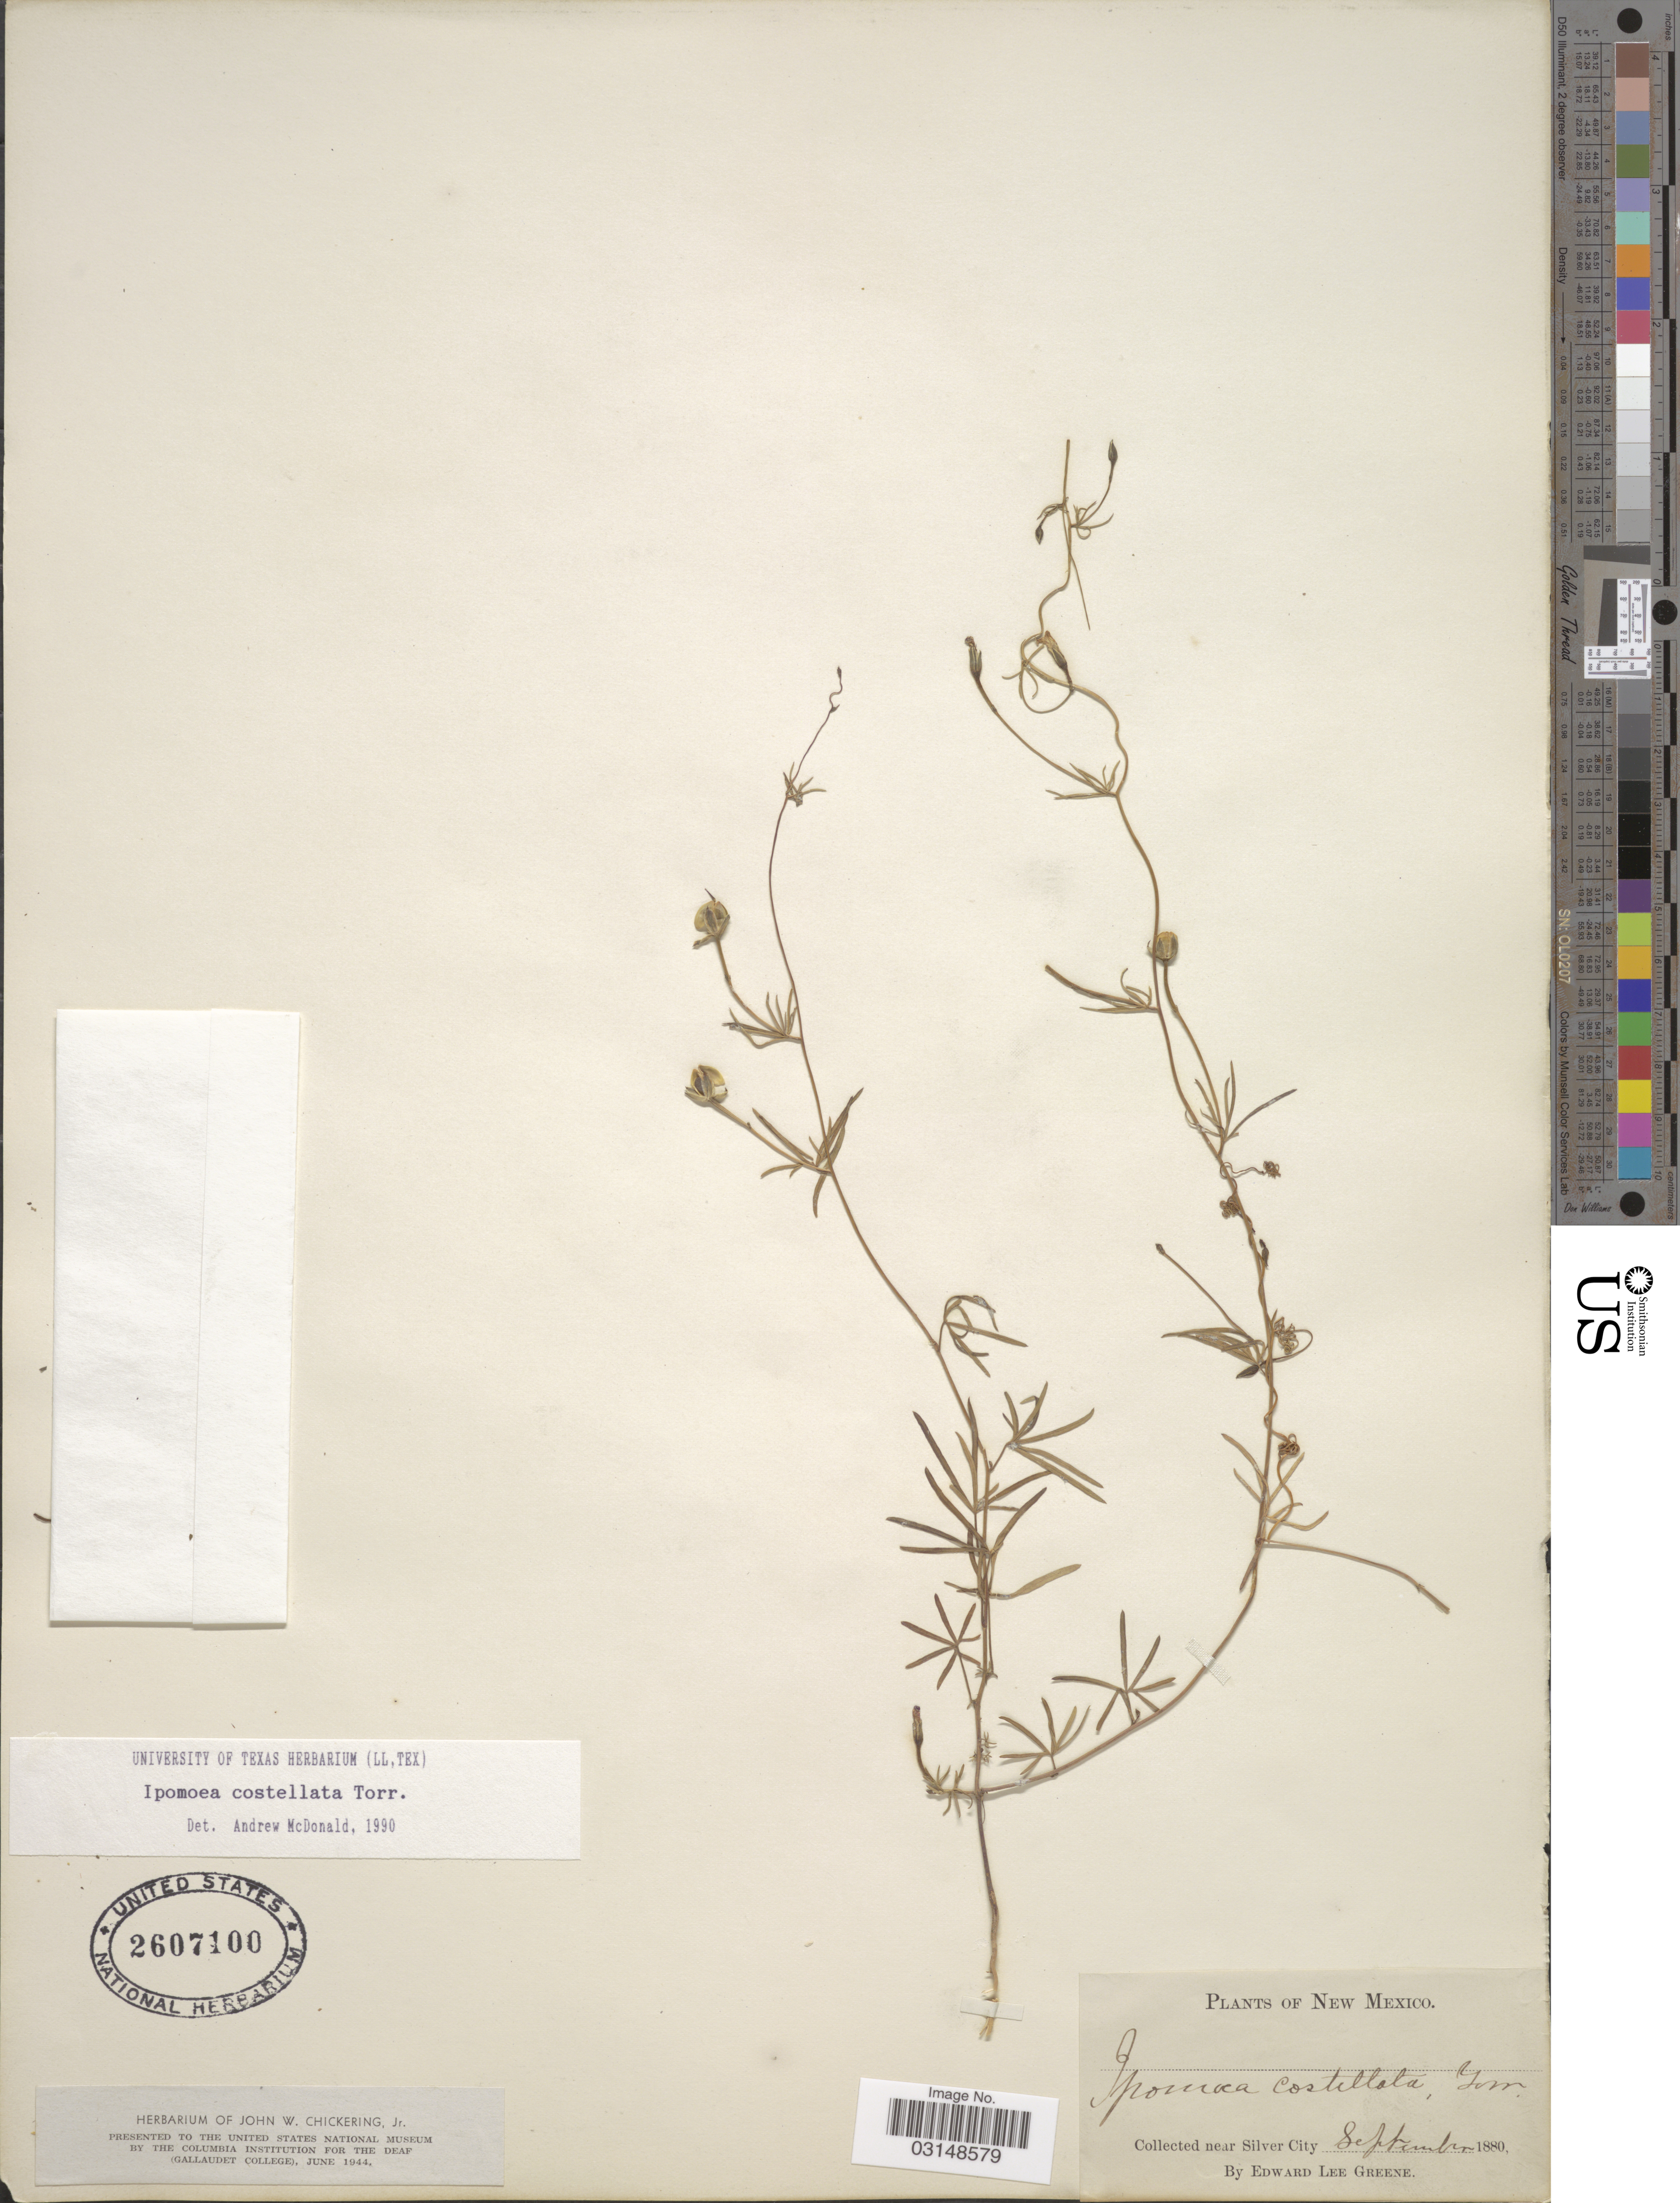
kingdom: Plantae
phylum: Tracheophyta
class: Magnoliopsida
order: Solanales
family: Convolvulaceae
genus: Ipomoea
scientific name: Ipomoea costellata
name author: Torr.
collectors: E. L. Greene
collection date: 1880-09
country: United States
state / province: New Mexico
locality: Near Silver City.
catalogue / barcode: US 2607100